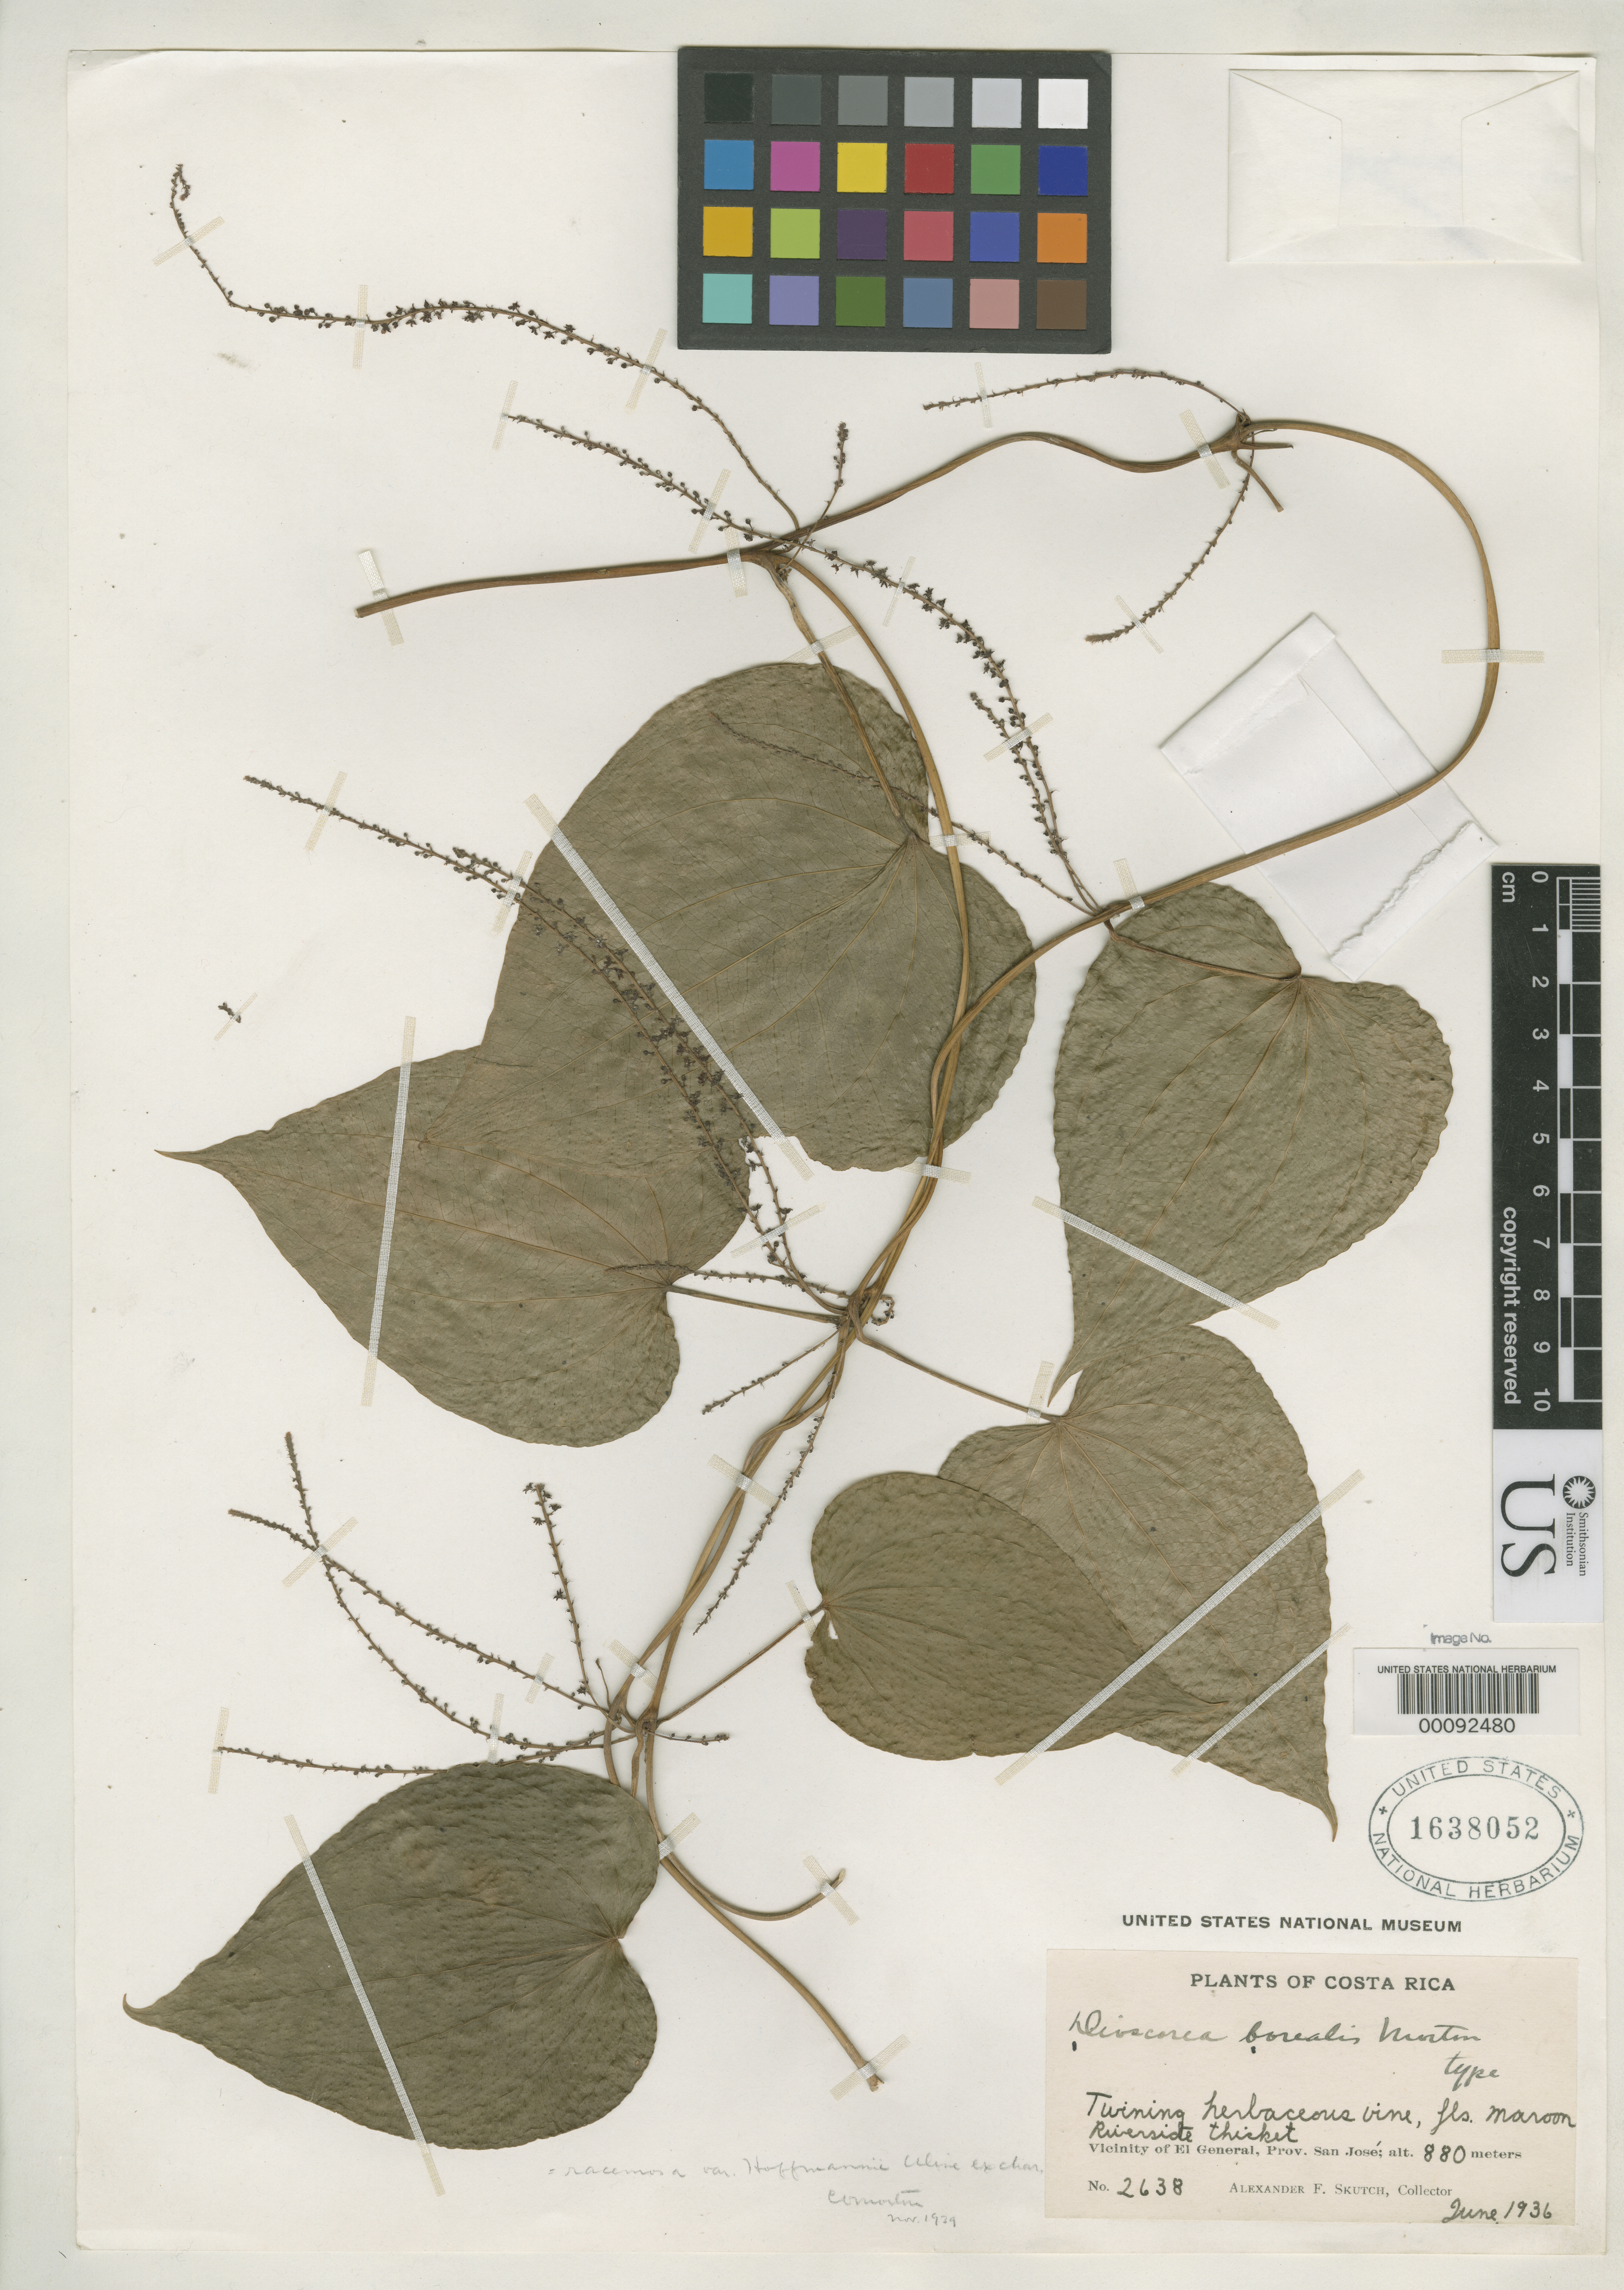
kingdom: Plantae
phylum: Tracheophyta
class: Liliopsida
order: Dioscoreales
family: Dioscoreaceae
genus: Dioscorea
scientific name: Dioscorea borealis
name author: C.V. Morton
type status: Holotype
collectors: A. F. Skutch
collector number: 2638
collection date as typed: Jun 1936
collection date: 1936-06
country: Costa Rica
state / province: San José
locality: Vicinity of El General.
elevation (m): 880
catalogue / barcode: US 1638052